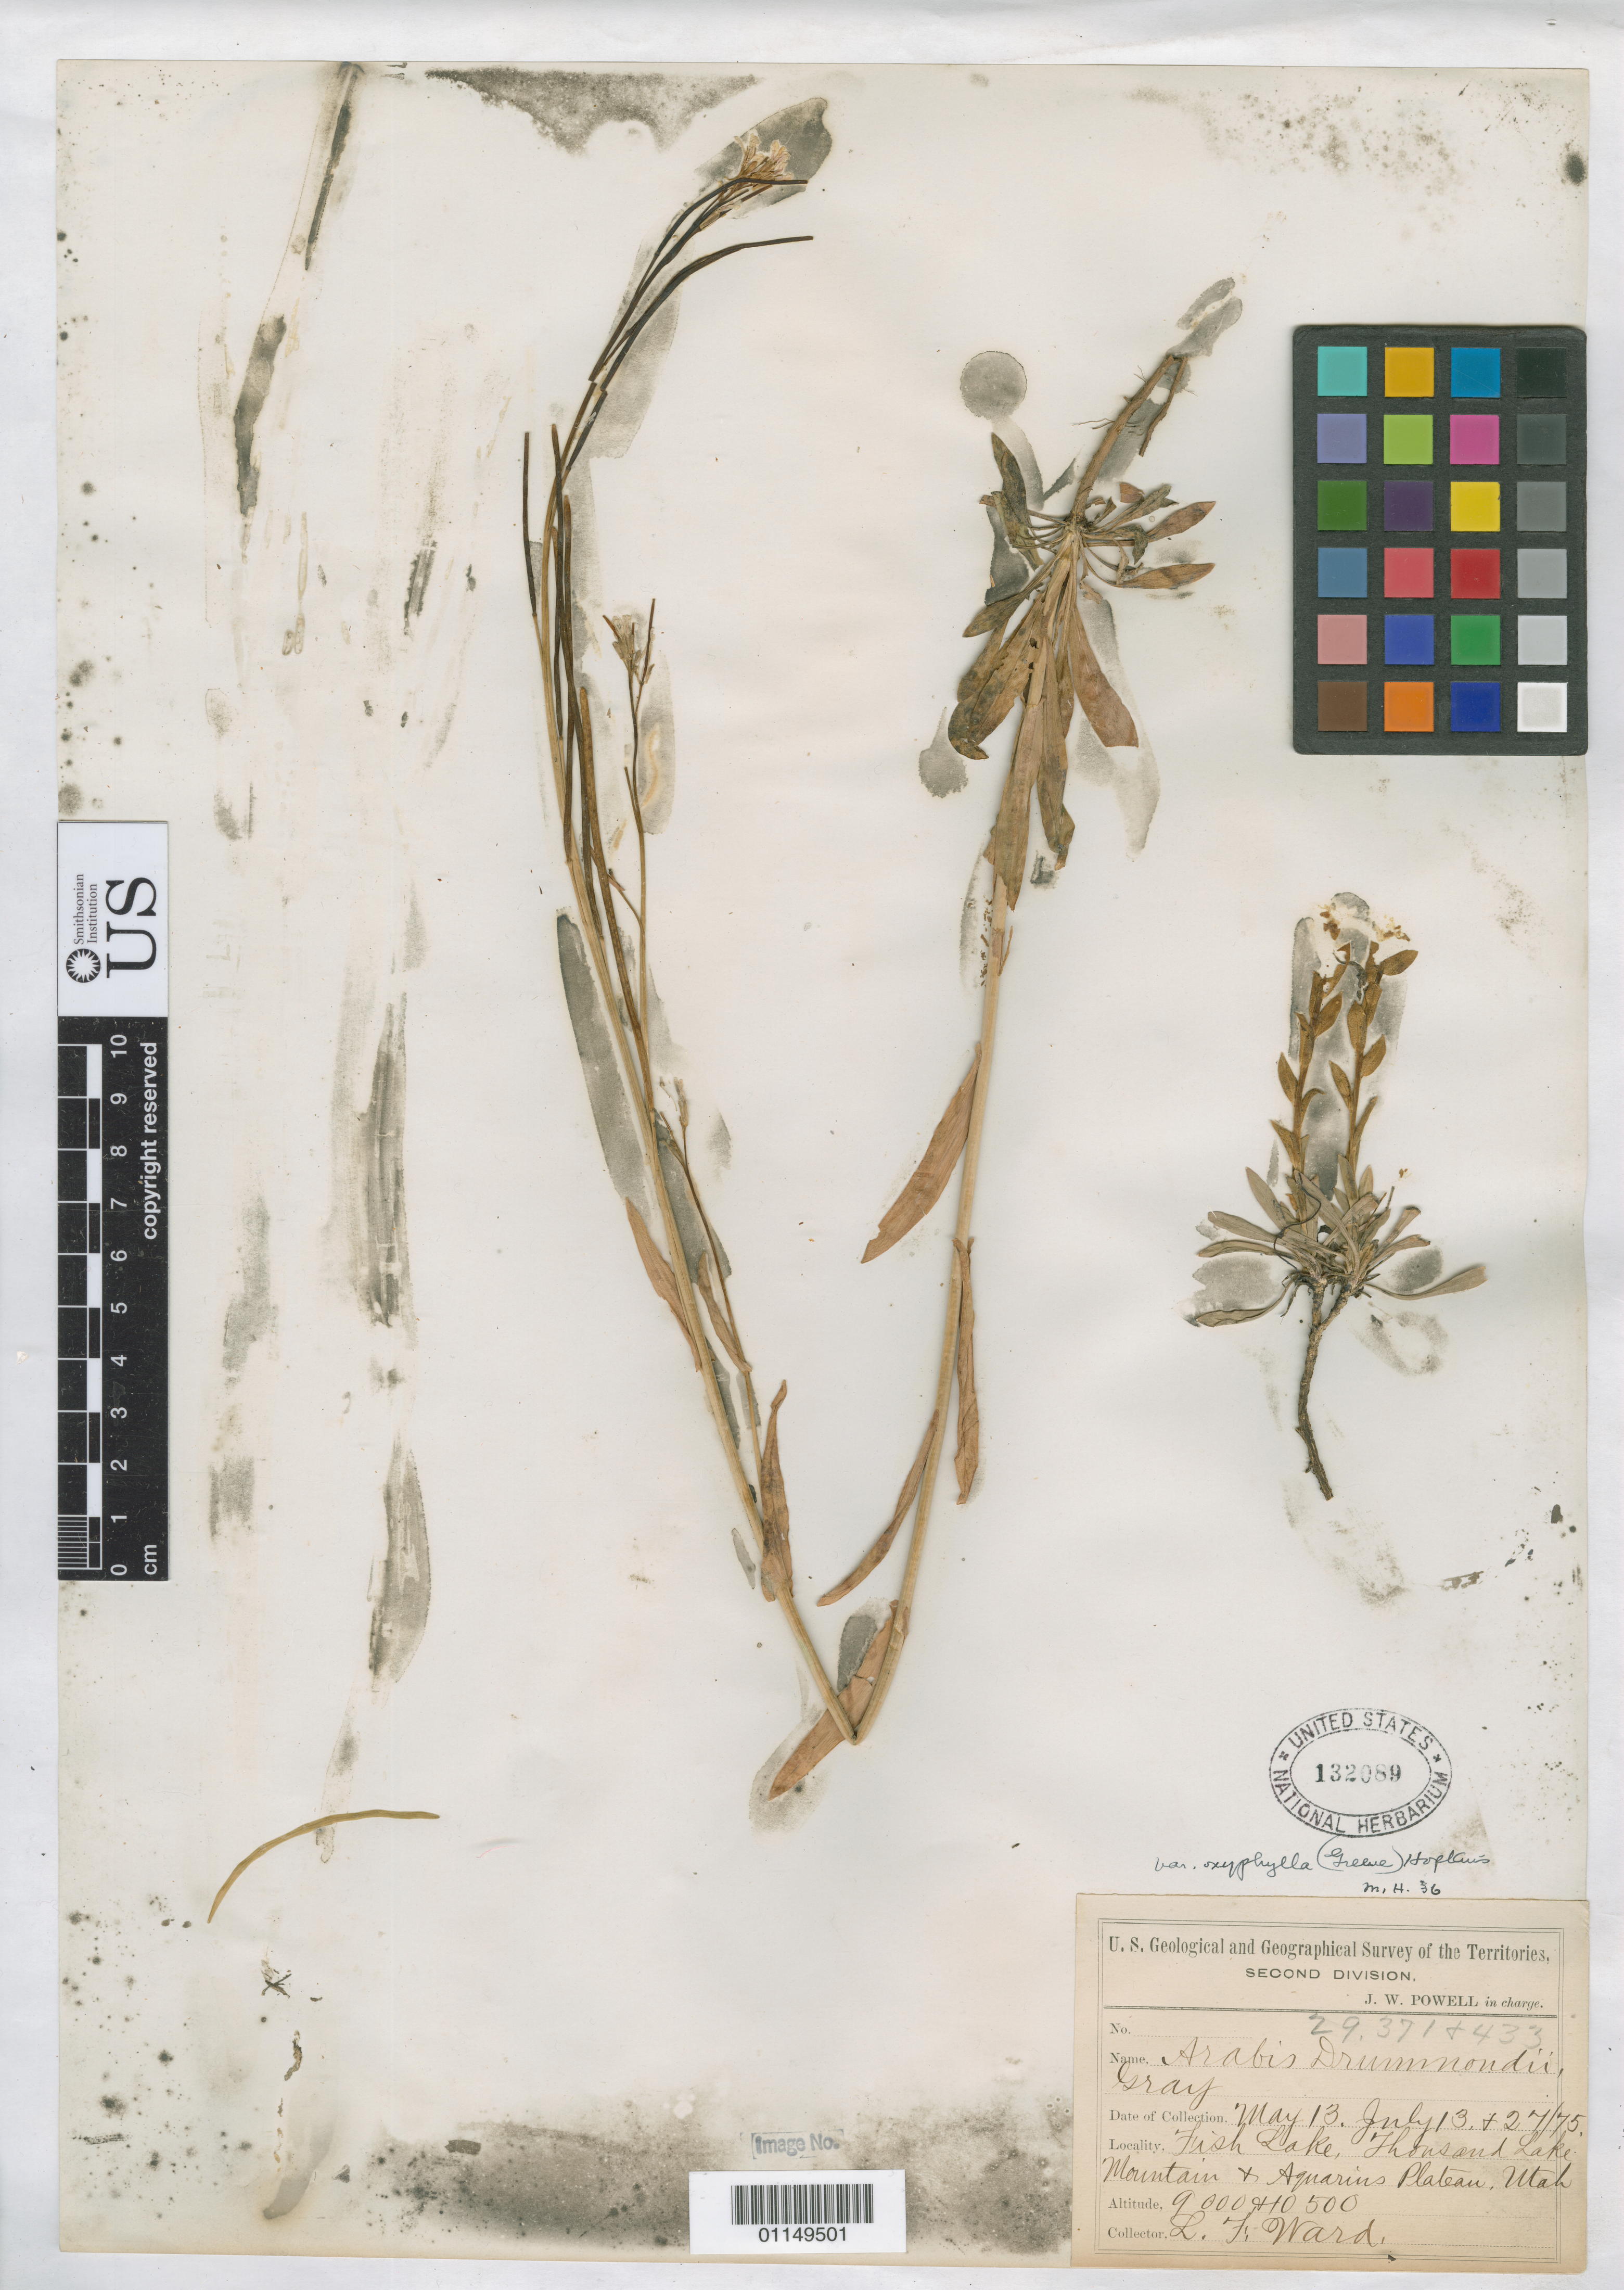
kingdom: Plantae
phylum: Tracheophyta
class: Magnoliopsida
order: Brassicales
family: Brassicaceae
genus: Arabis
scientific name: Arabis drummondii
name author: A. Gray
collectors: L. F. Ward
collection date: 1875-05-15/1875-07-13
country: United States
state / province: Utah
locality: Fish Lake, Thousand Lake Mountain, Aquarius Platau.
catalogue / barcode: US 132089